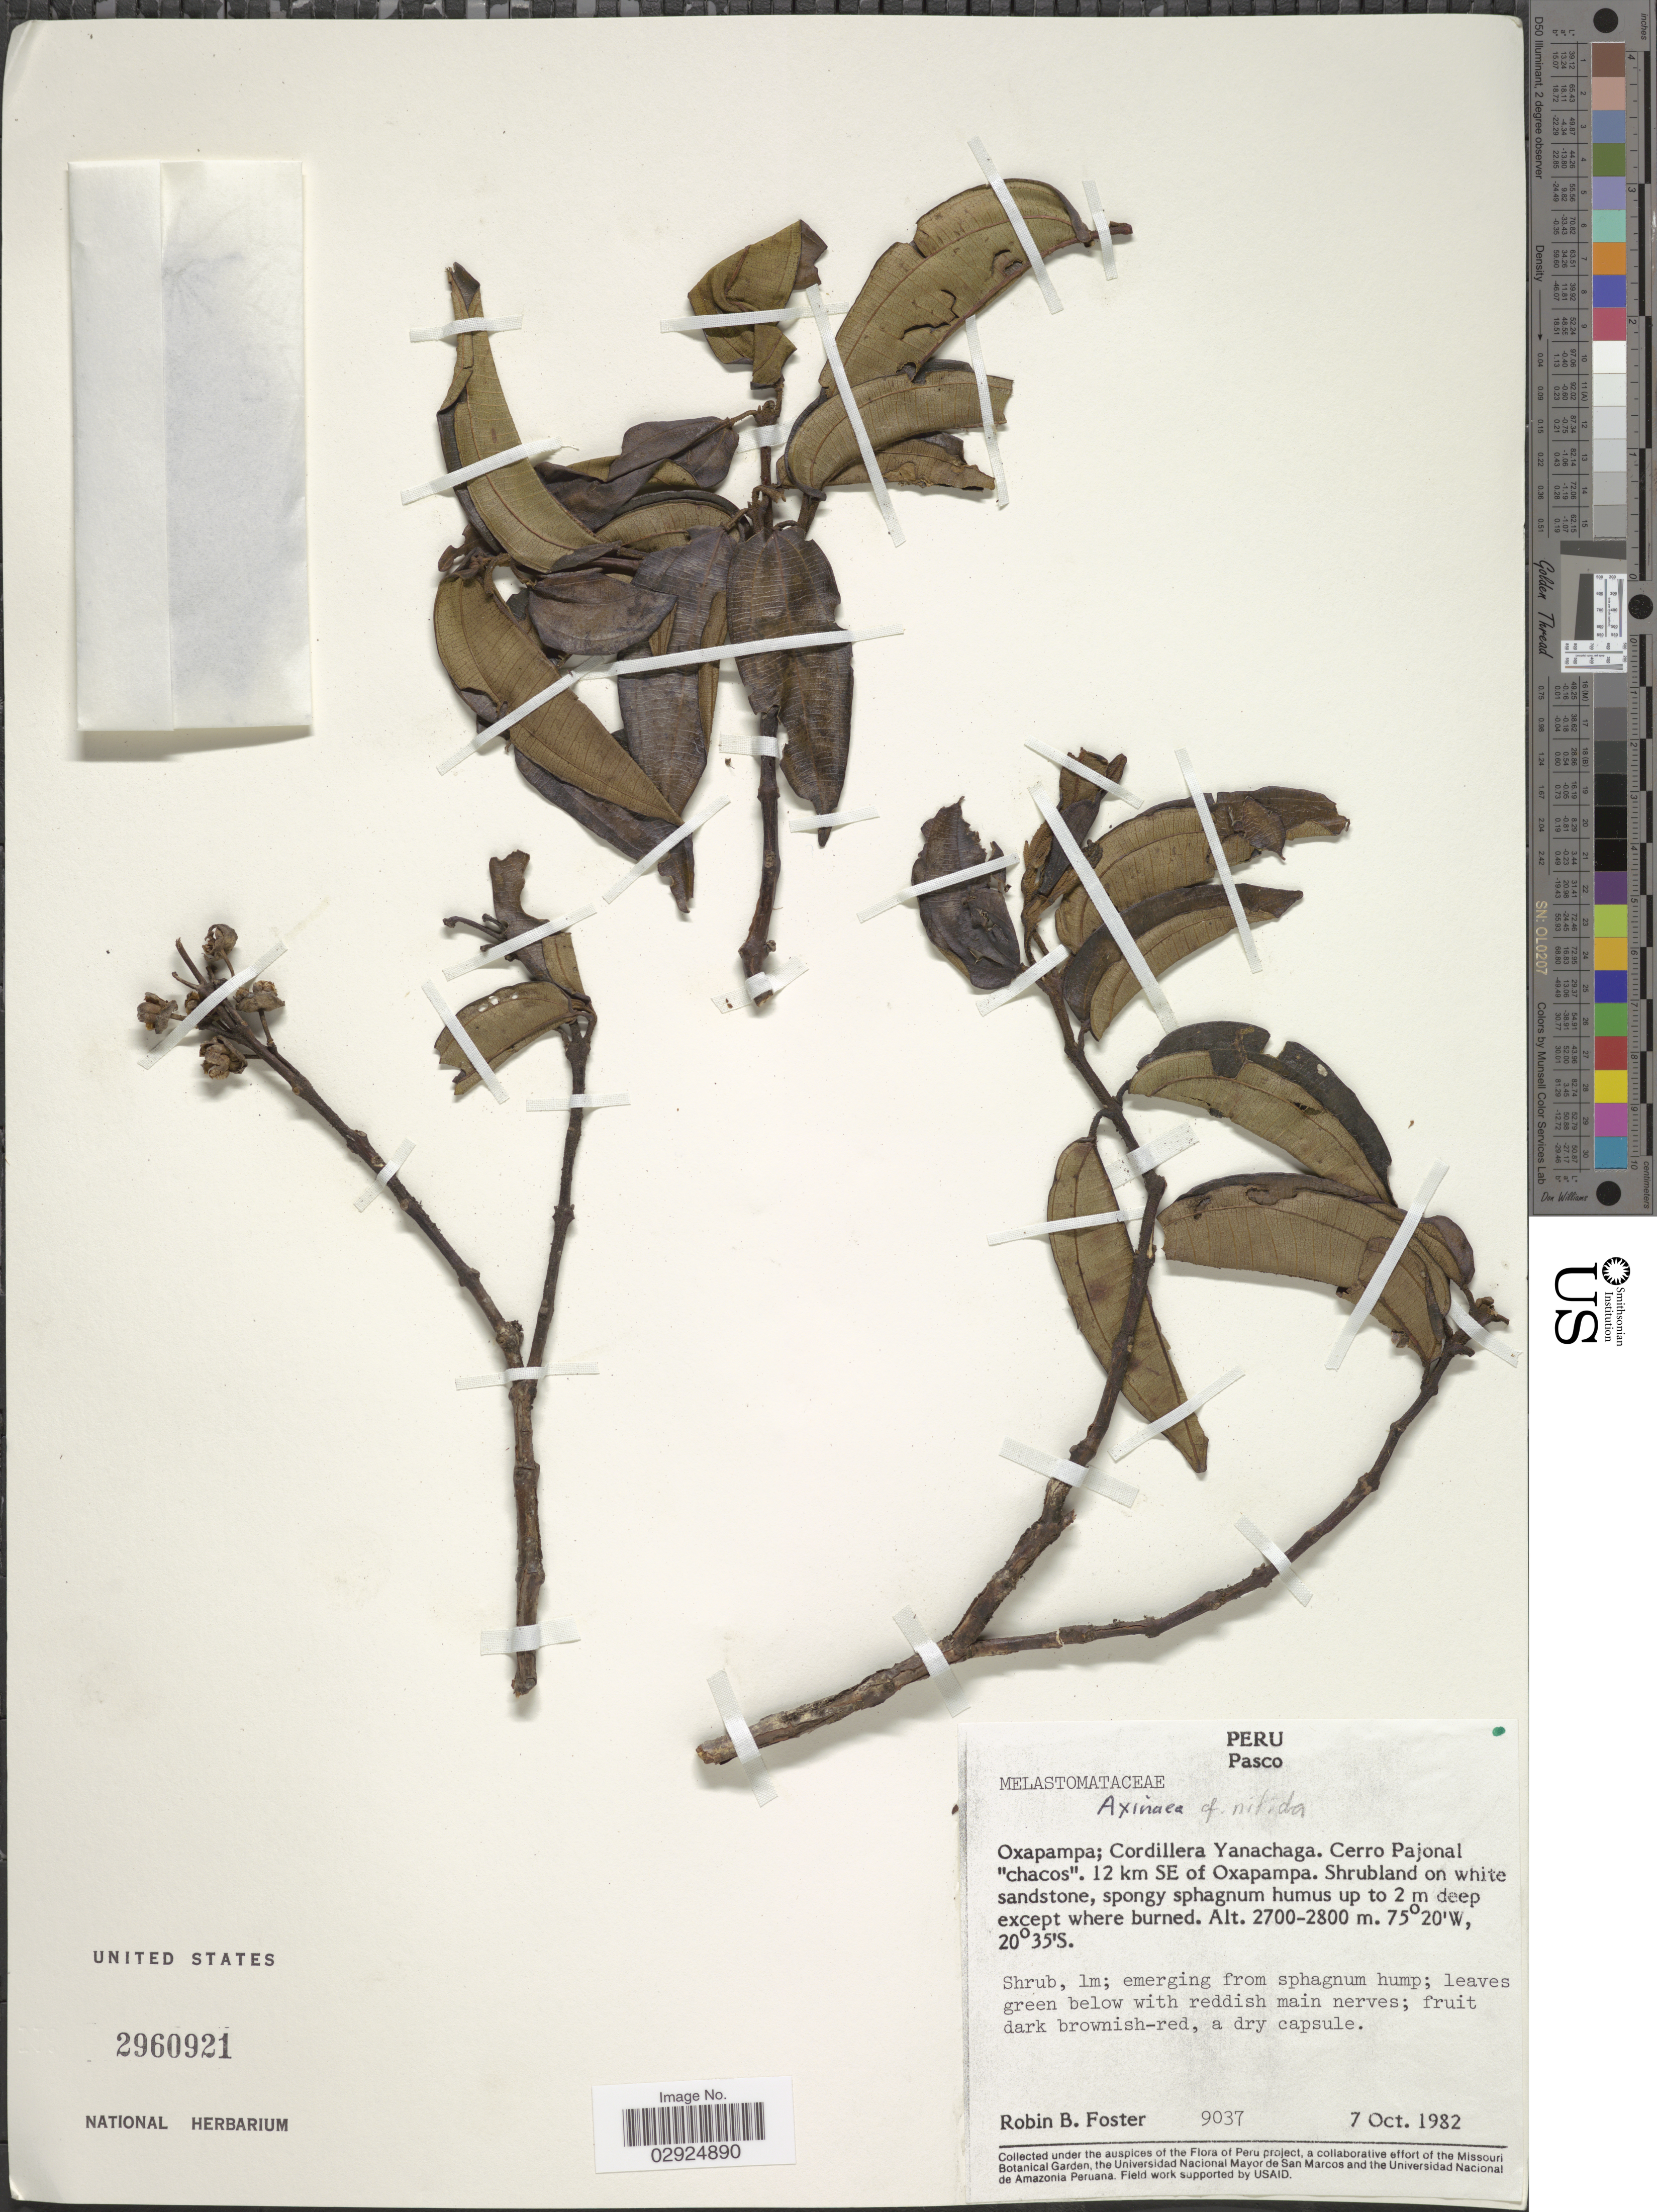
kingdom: Plantae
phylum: Tracheophyta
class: Magnoliopsida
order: Myrtales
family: Melastomataceae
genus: Axinaea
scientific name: Axinaea nitida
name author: Cogn.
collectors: R. B. Foster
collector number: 9037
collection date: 1982-10-07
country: Peru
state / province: Pasco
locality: Pasco, Oxapampa: Cordillera Yanachaga, Cerro Pajonal "chacos", 12 km SE of Oxapampa.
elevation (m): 2700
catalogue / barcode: US 2960921